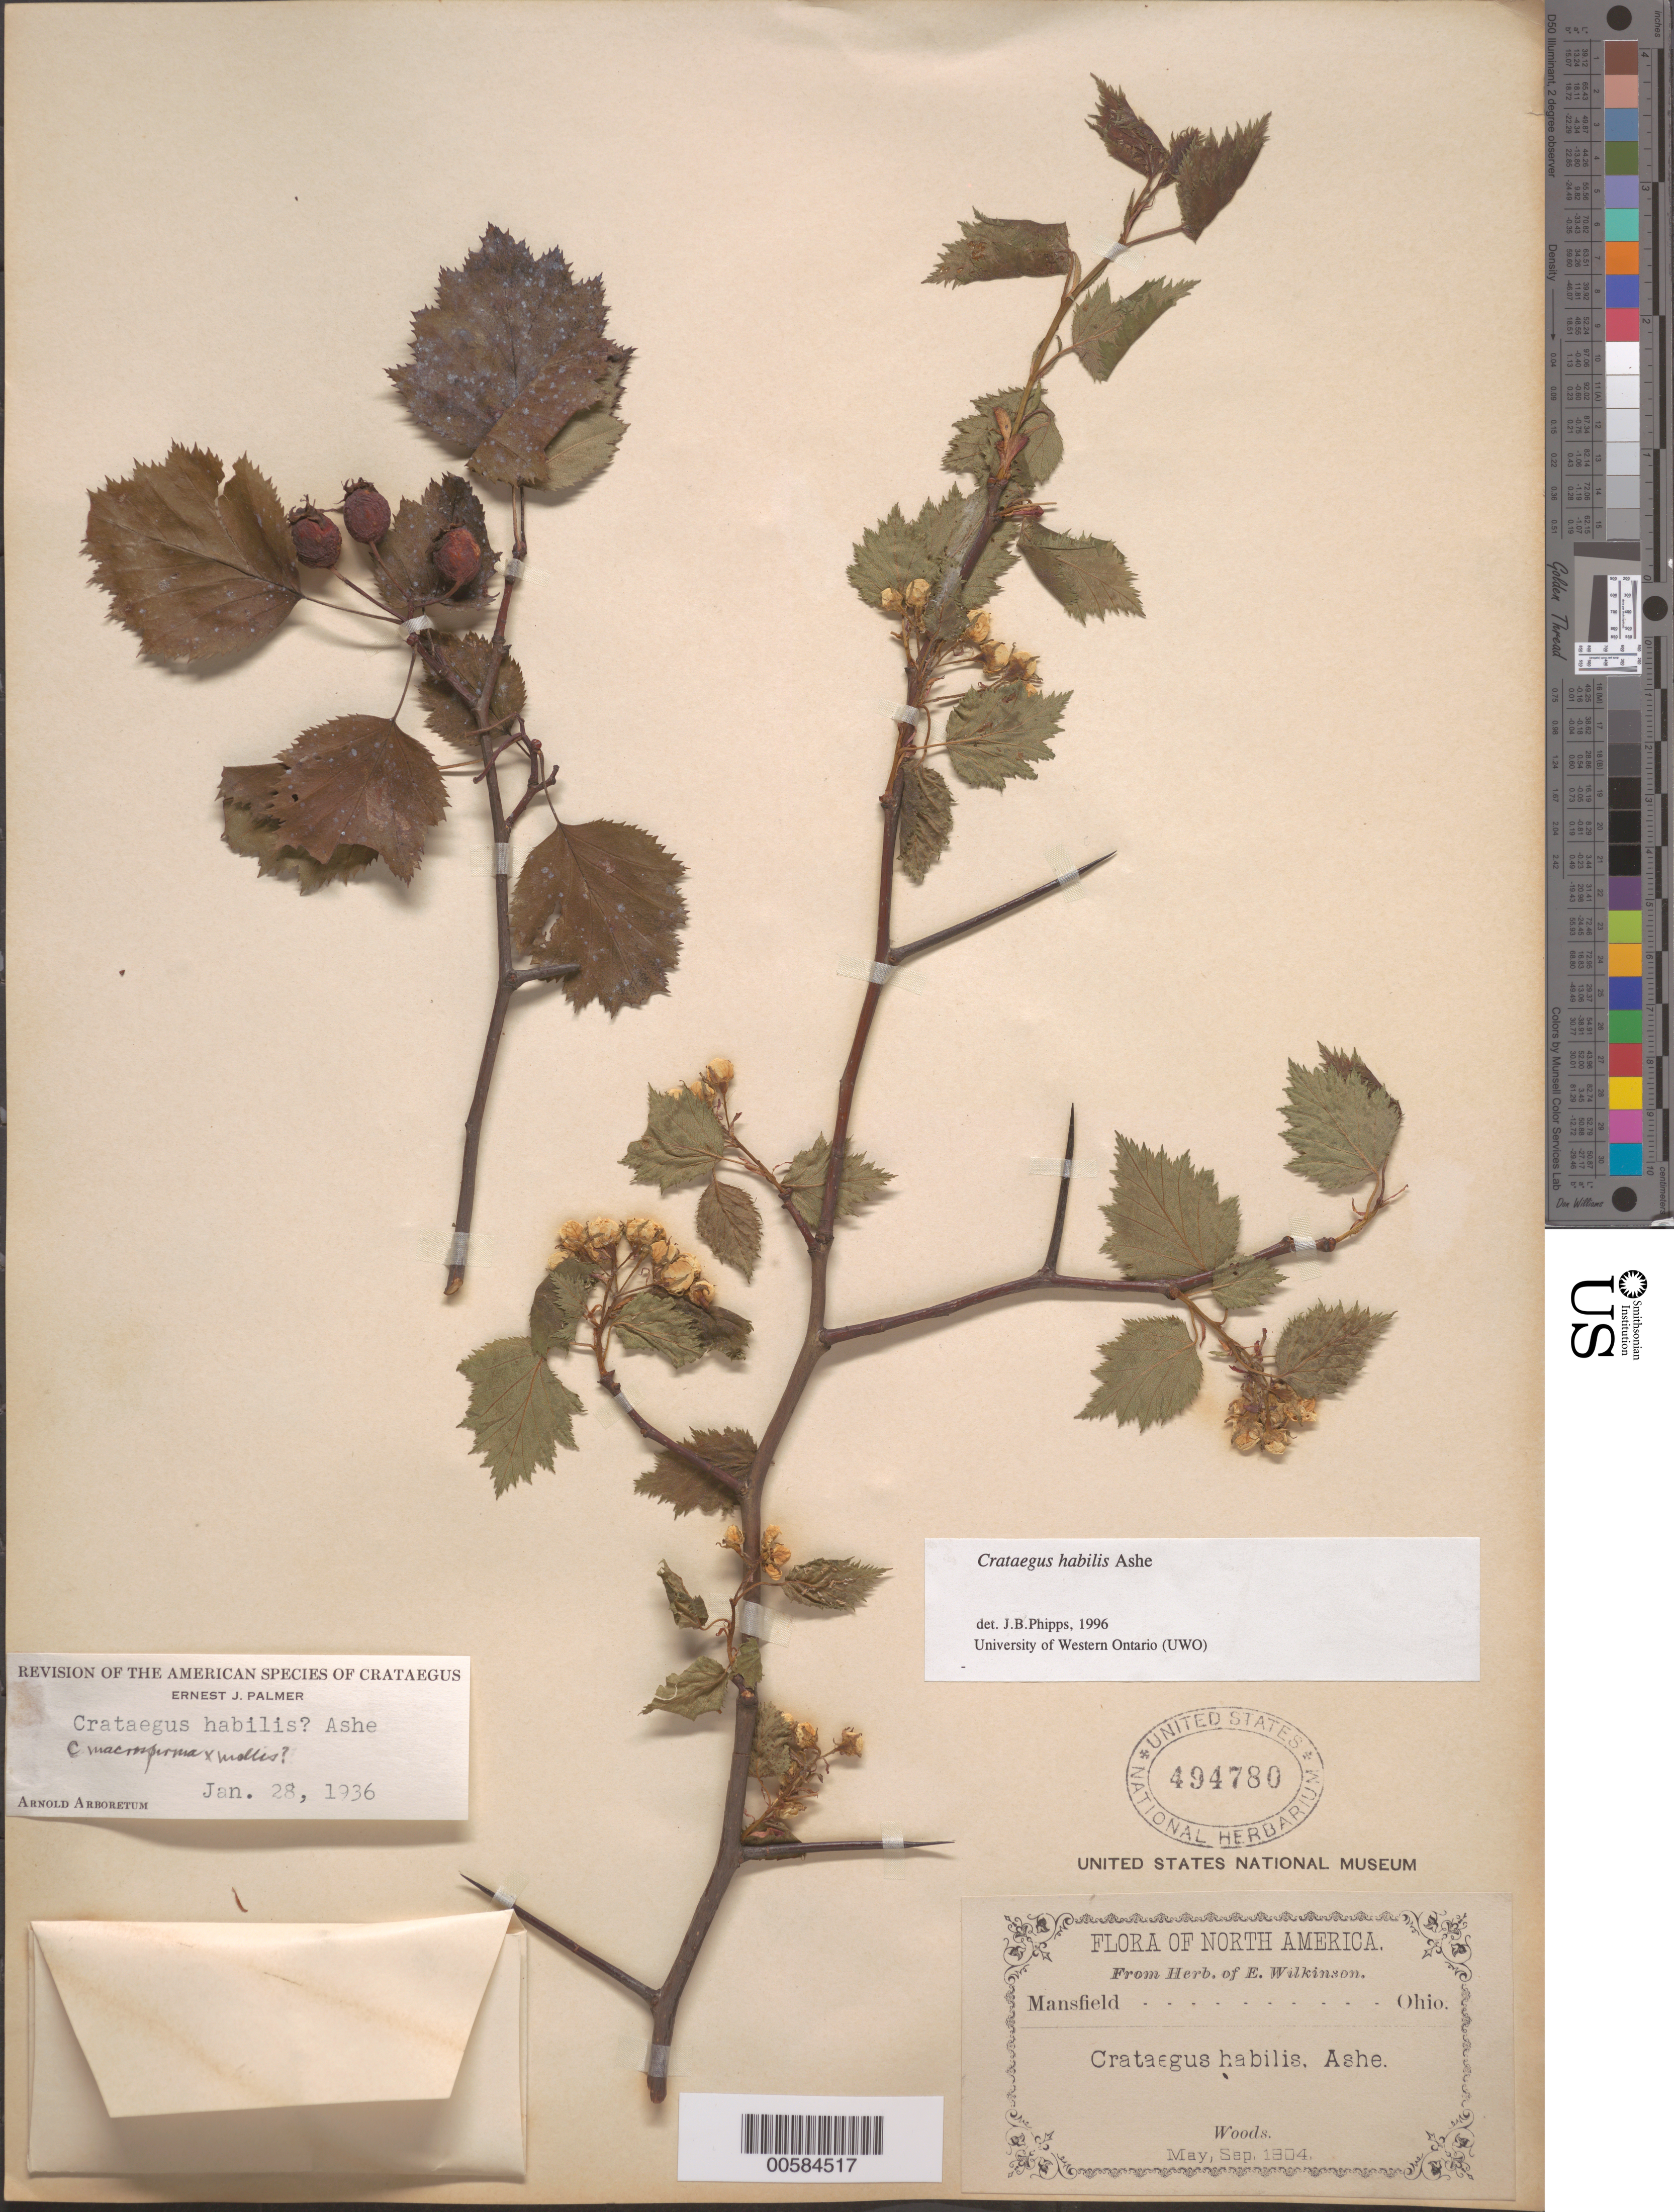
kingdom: Plantae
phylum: Tracheophyta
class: Magnoliopsida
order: Rosales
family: Rosaceae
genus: Crataegus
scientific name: Crataegus habilis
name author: Ashe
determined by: Phipps, James B., (UWO), University of Western Ontario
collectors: E. Wilkinson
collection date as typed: May 1904 and -- Sep 1904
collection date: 1904-05,1904-09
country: United States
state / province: Ohio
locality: Mansfield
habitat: woods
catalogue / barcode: US 494780